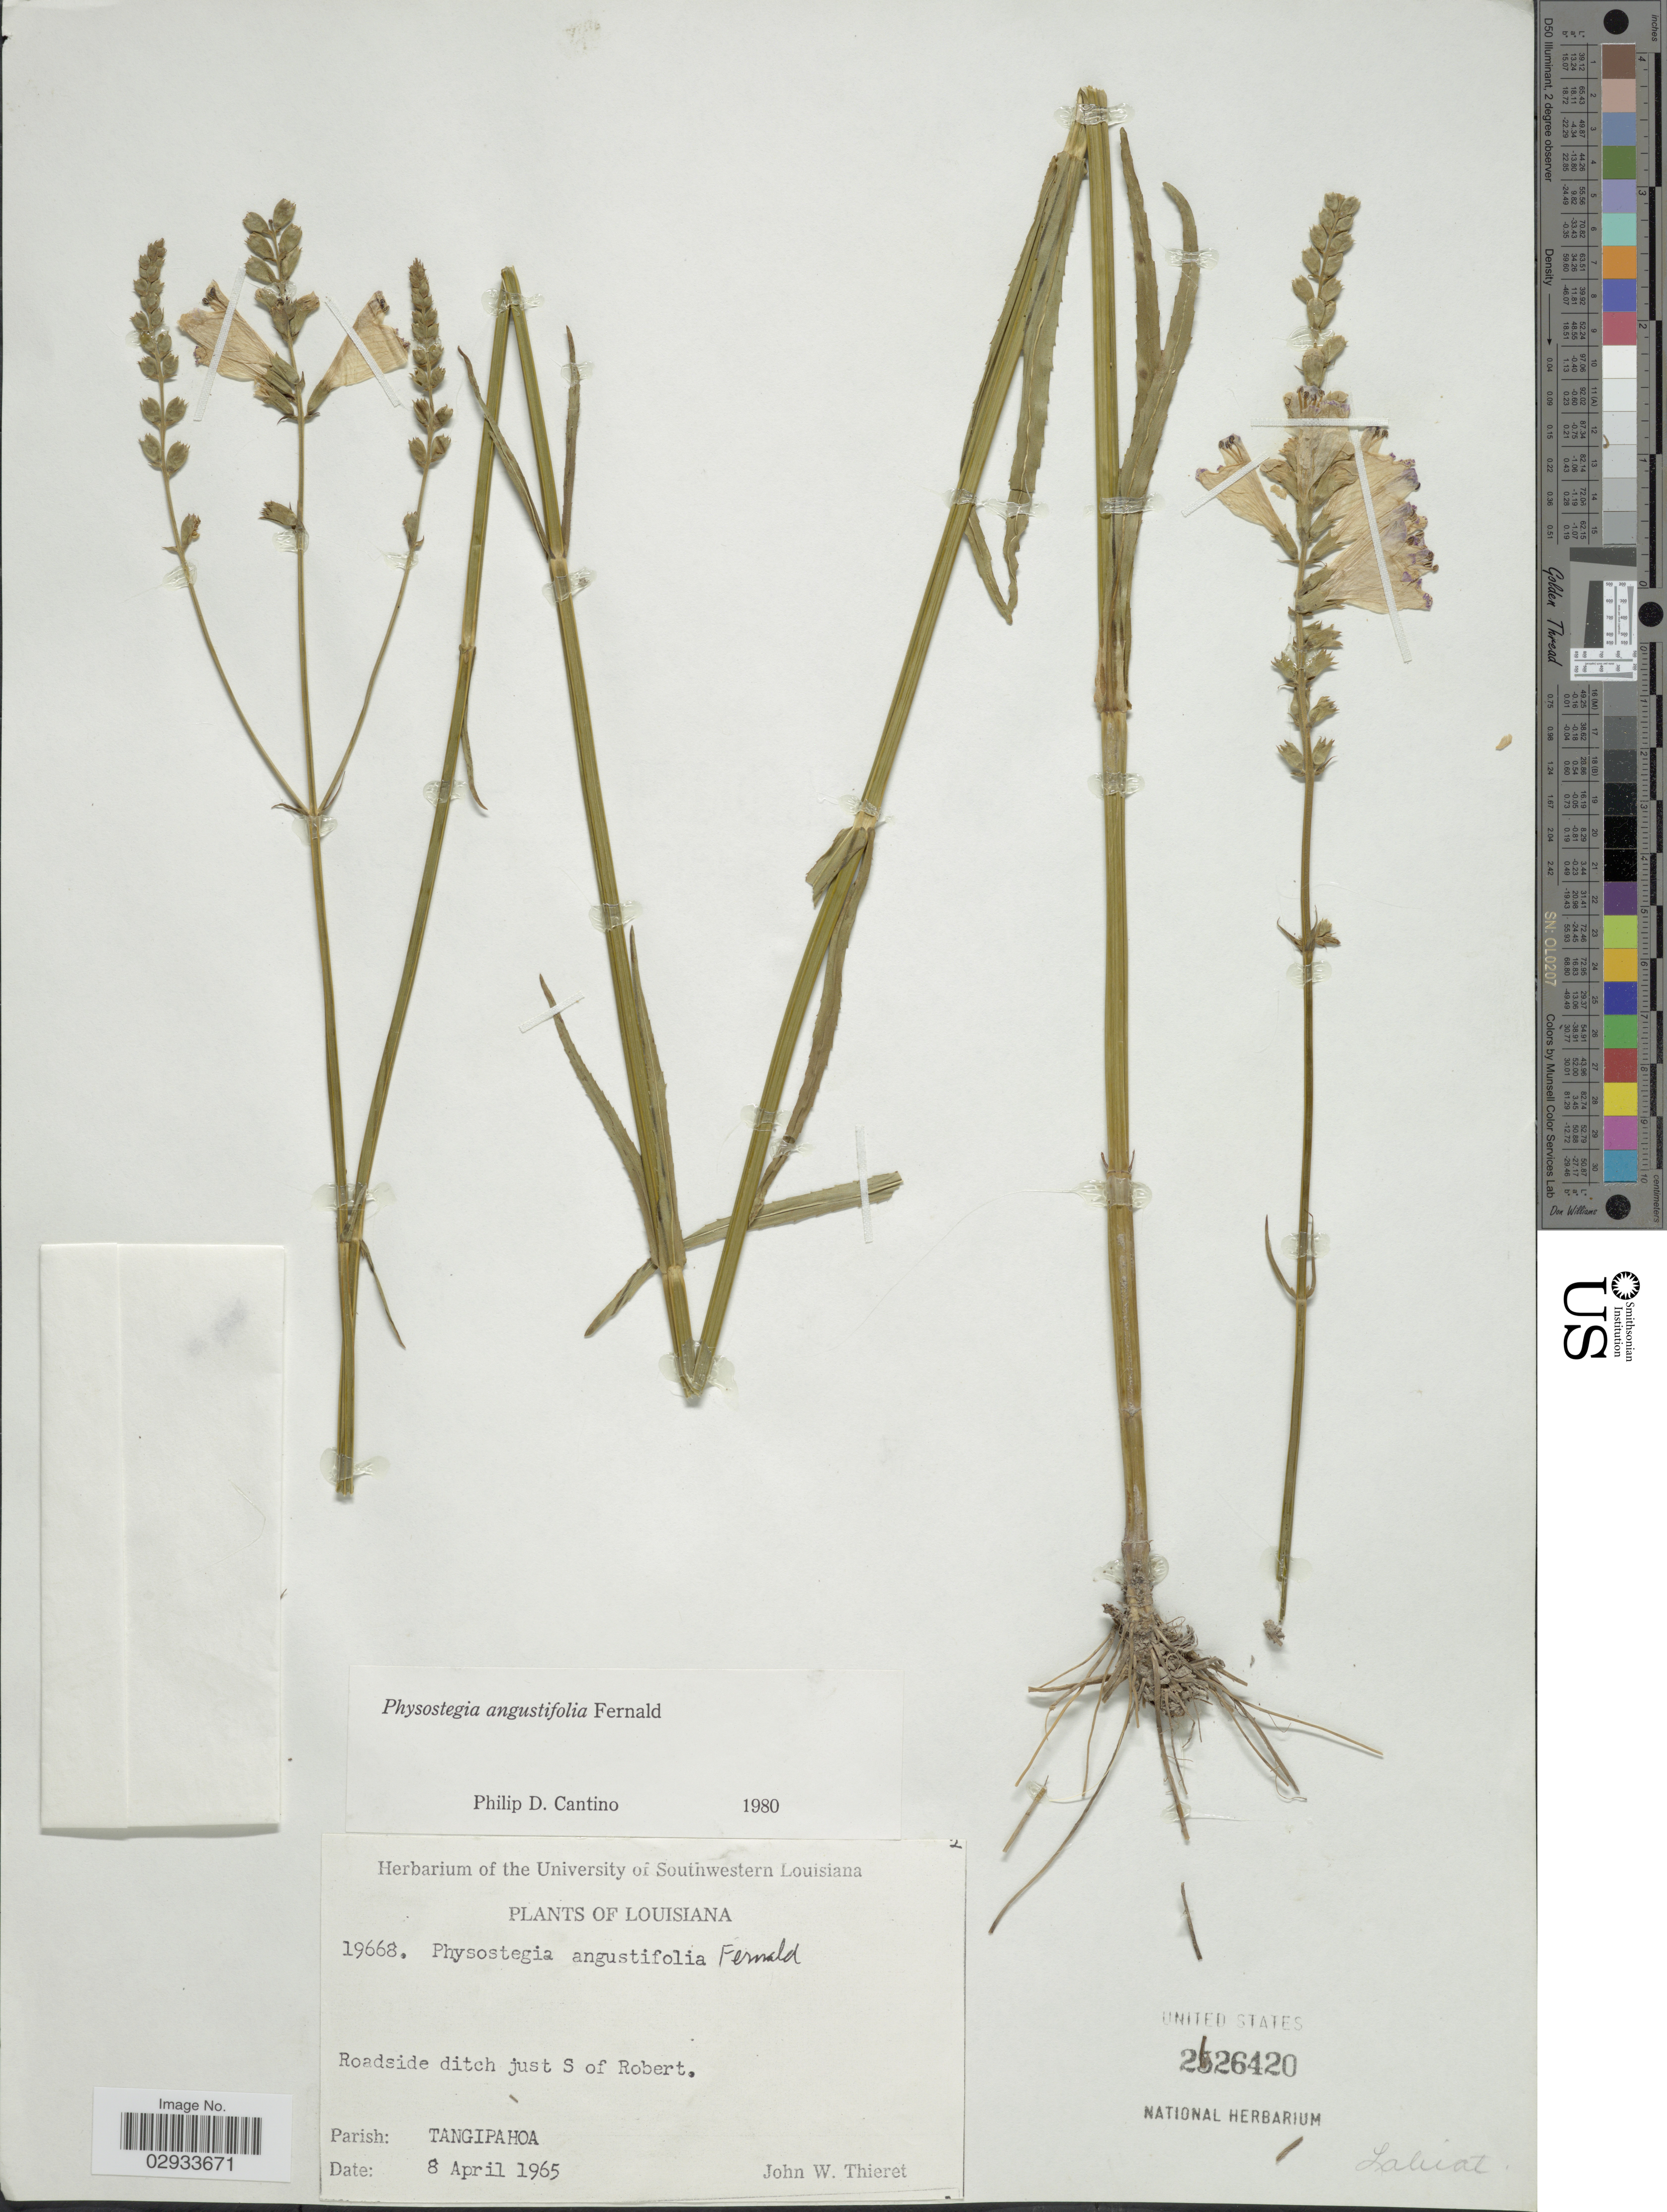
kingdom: Plantae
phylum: Tracheophyta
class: Magnoliopsida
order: Lamiales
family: Lamiaceae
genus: Physostegia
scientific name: Physostegia angustifolia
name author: Fernald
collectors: J. W. Thieret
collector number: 19668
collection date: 1965-04-08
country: United States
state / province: Louisiana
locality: Roadside ditch just S of Robert, Parish: Tangipahoa.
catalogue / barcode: US 2526420